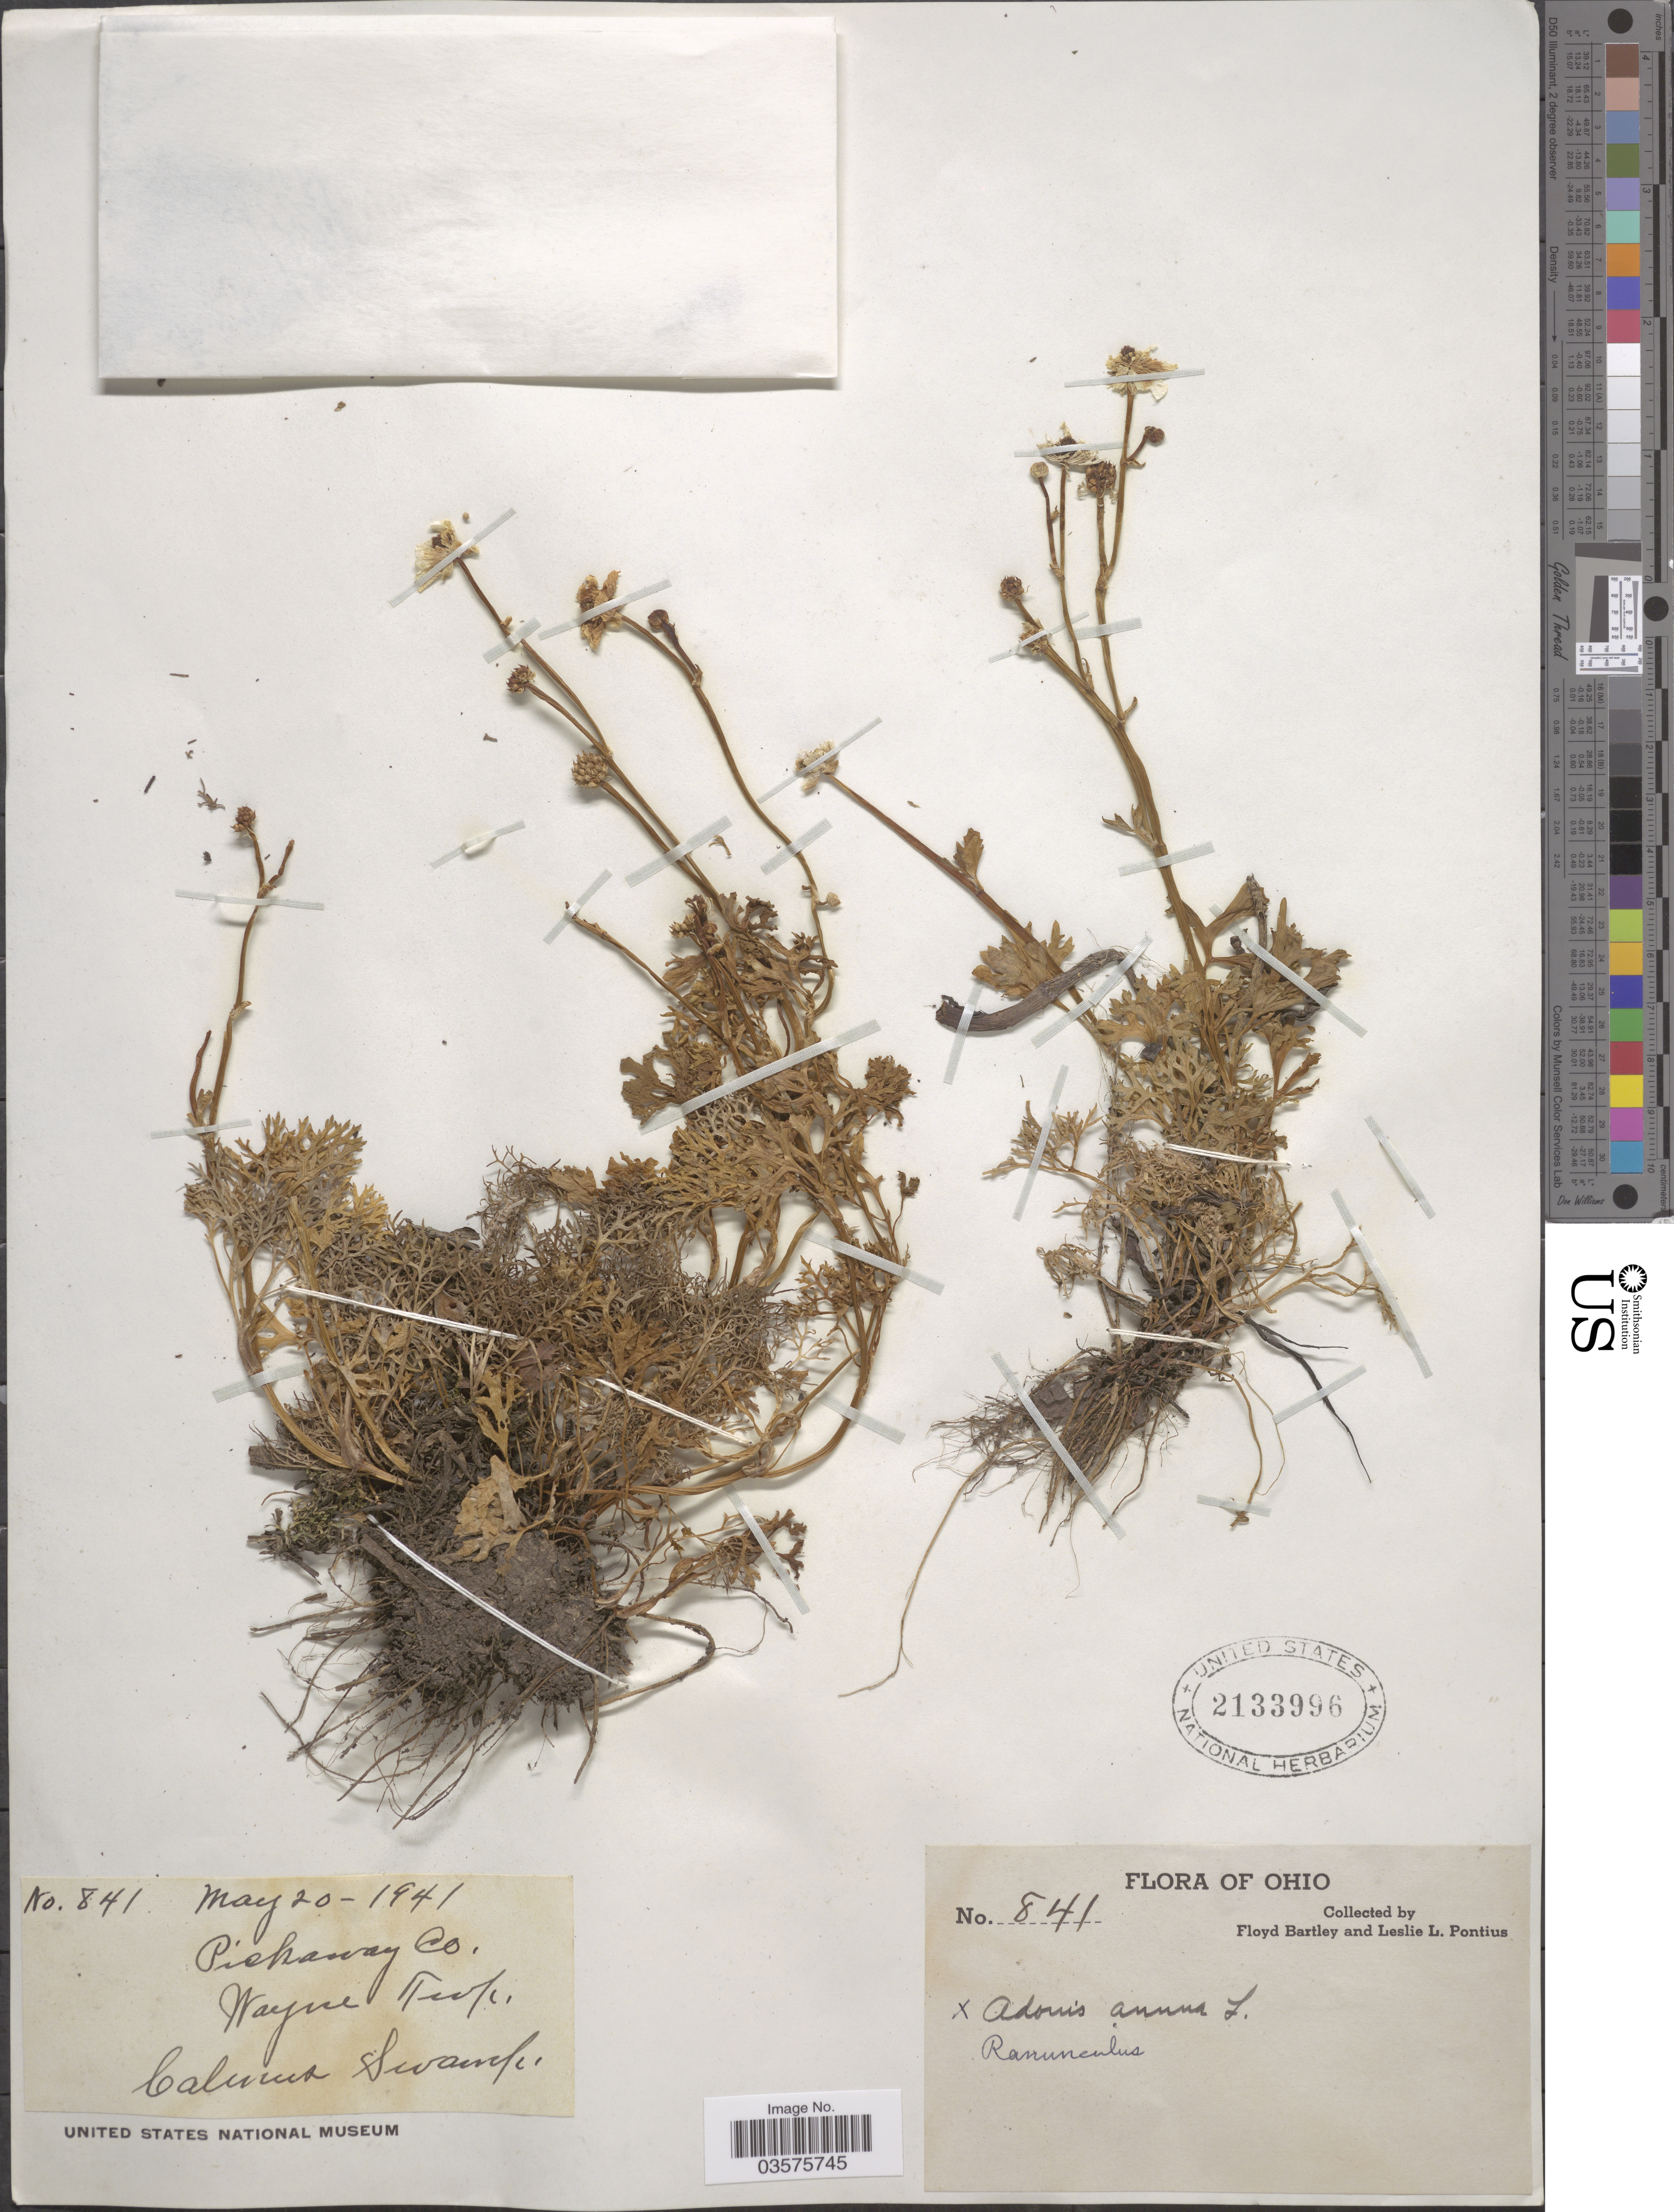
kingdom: Plantae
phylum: Tracheophyta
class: Magnoliopsida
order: Ranunculales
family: Ranunculaceae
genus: Adonis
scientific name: Adonis annua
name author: L.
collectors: F. Bartley & L. Pontius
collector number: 841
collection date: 1941-05-20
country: United States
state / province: Ohio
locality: Pichaway Co. Wayne Twp. Calmus Swamp.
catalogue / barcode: US 2133996